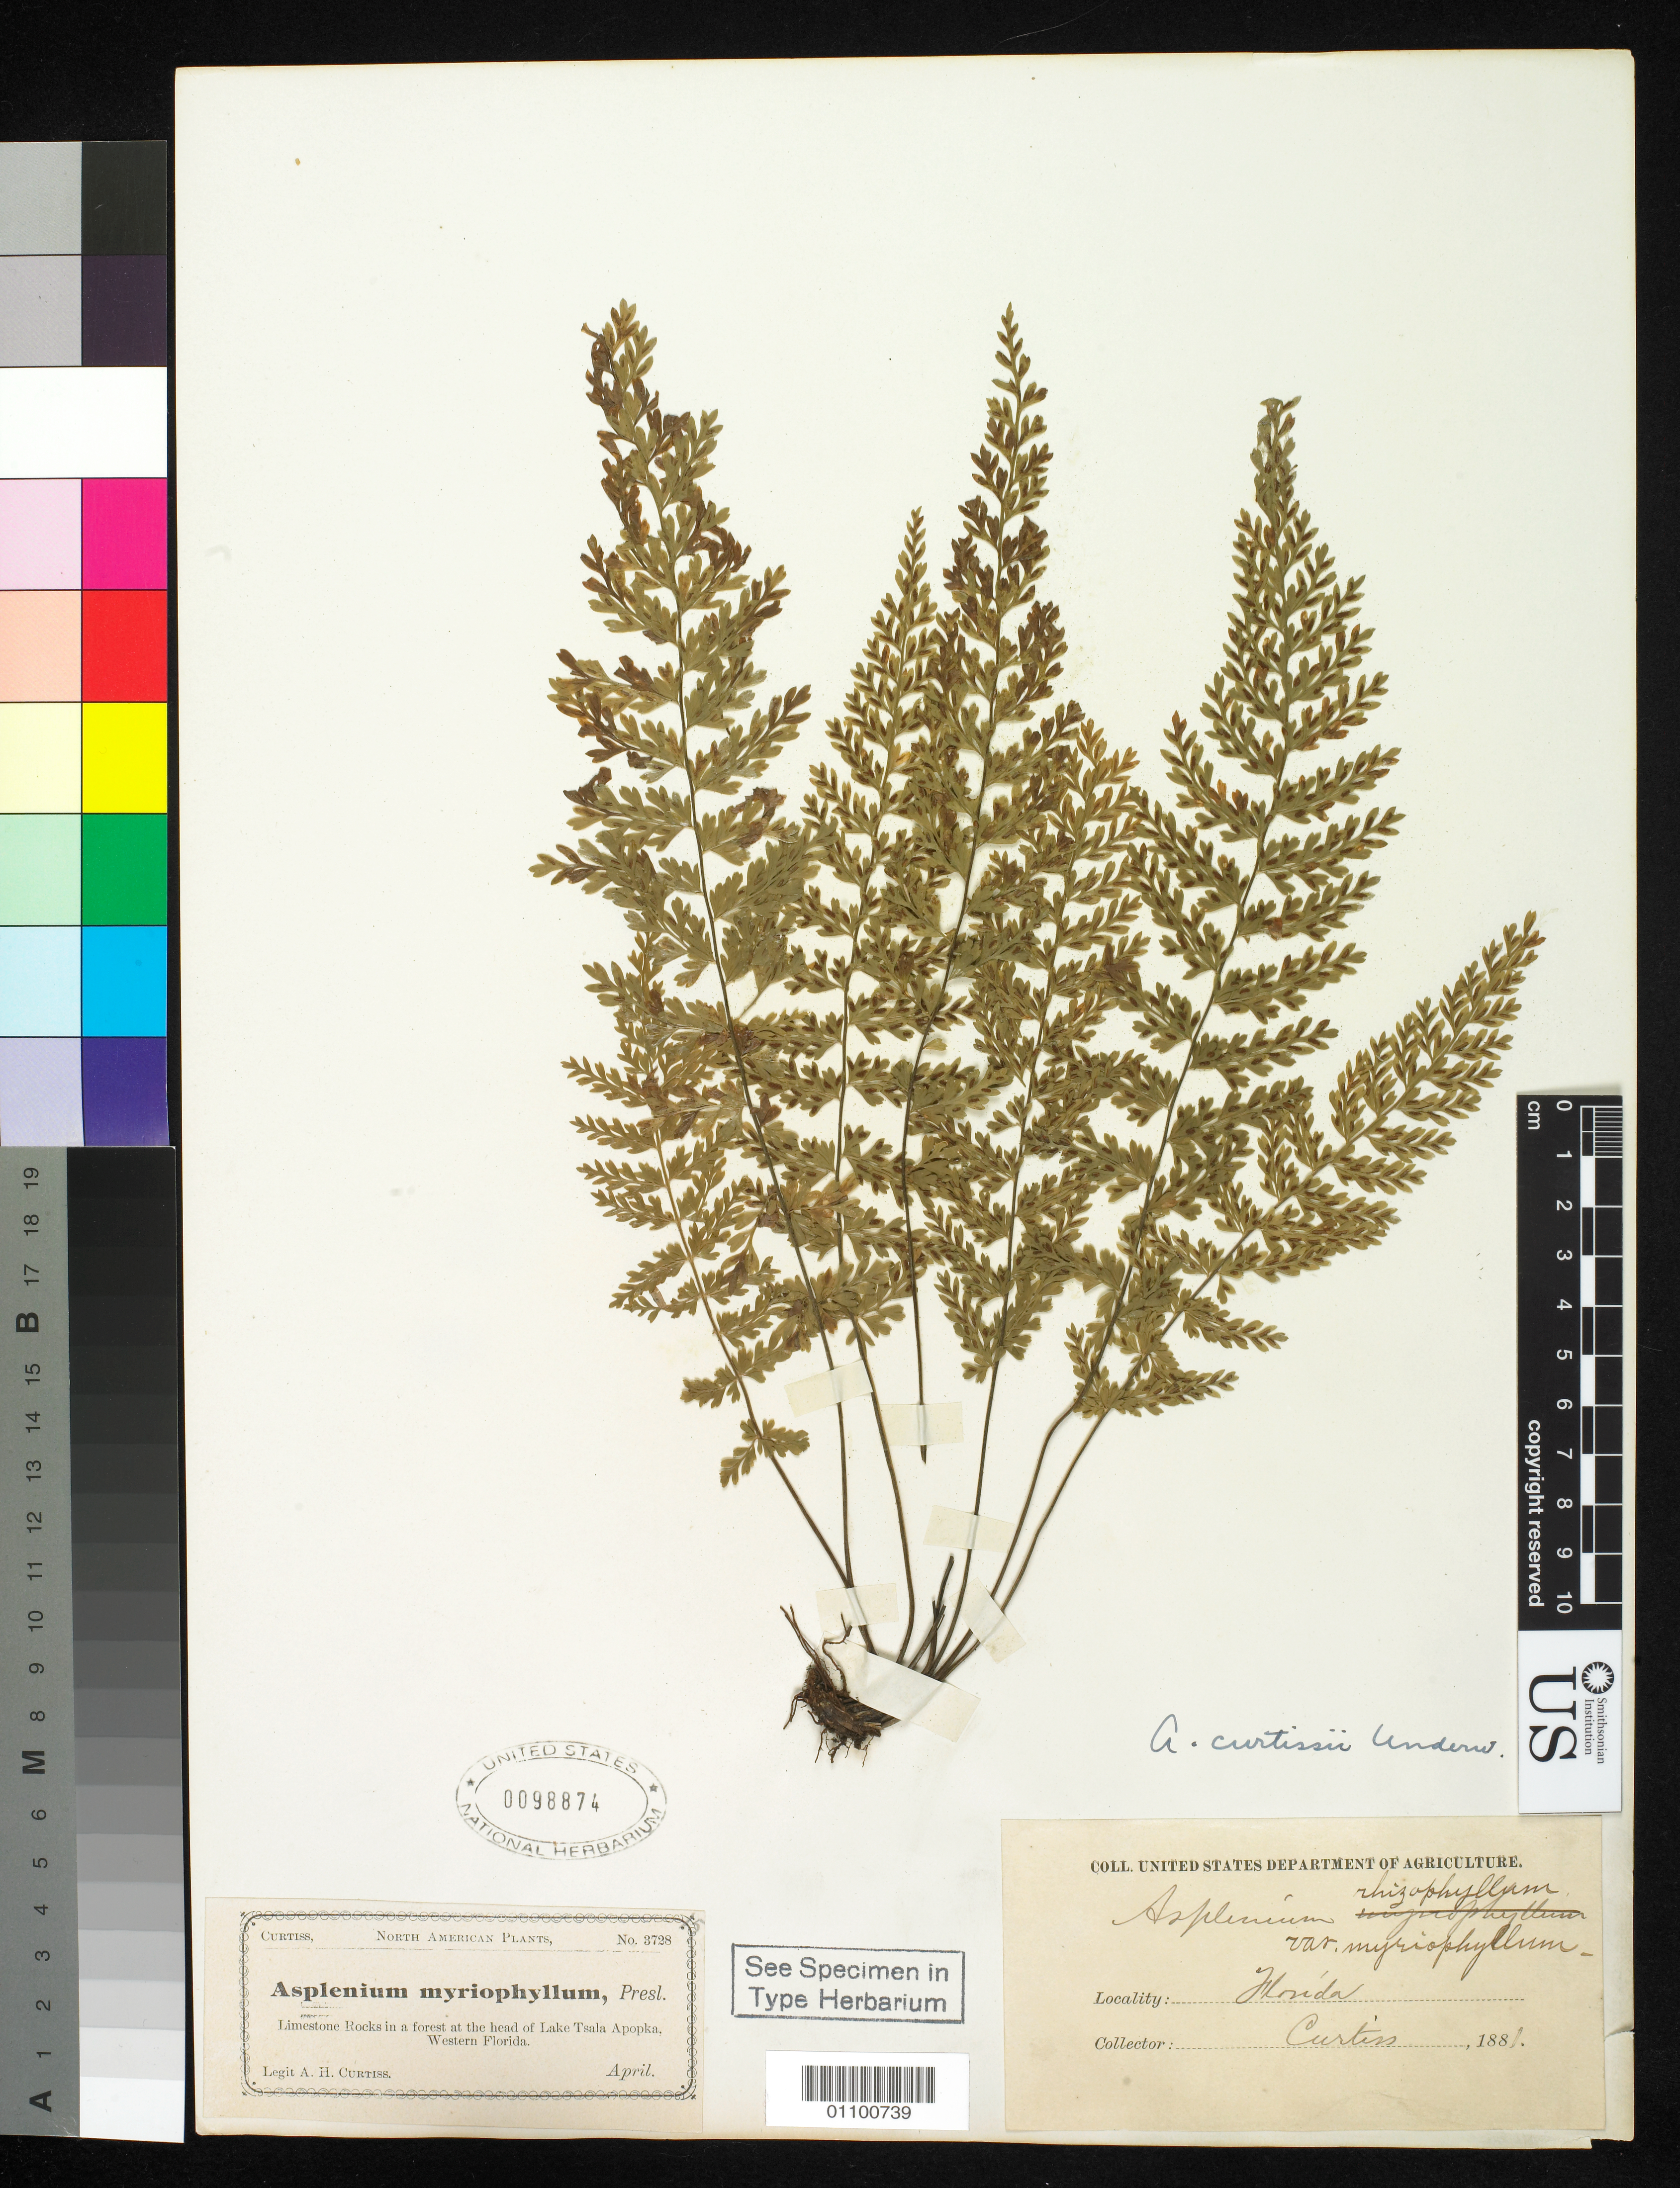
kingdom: Plantae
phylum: Tracheophyta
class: Polypodiopsida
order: Polypodiales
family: Aspleniaceae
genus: Asplenium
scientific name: Asplenium curtissii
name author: Underw.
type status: Isotype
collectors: A. H. Curtiss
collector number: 3728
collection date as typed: Apr 1881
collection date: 1881-04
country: United States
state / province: Florida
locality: Lake Tsala Apopka, Western Florida.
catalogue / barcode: US 98874